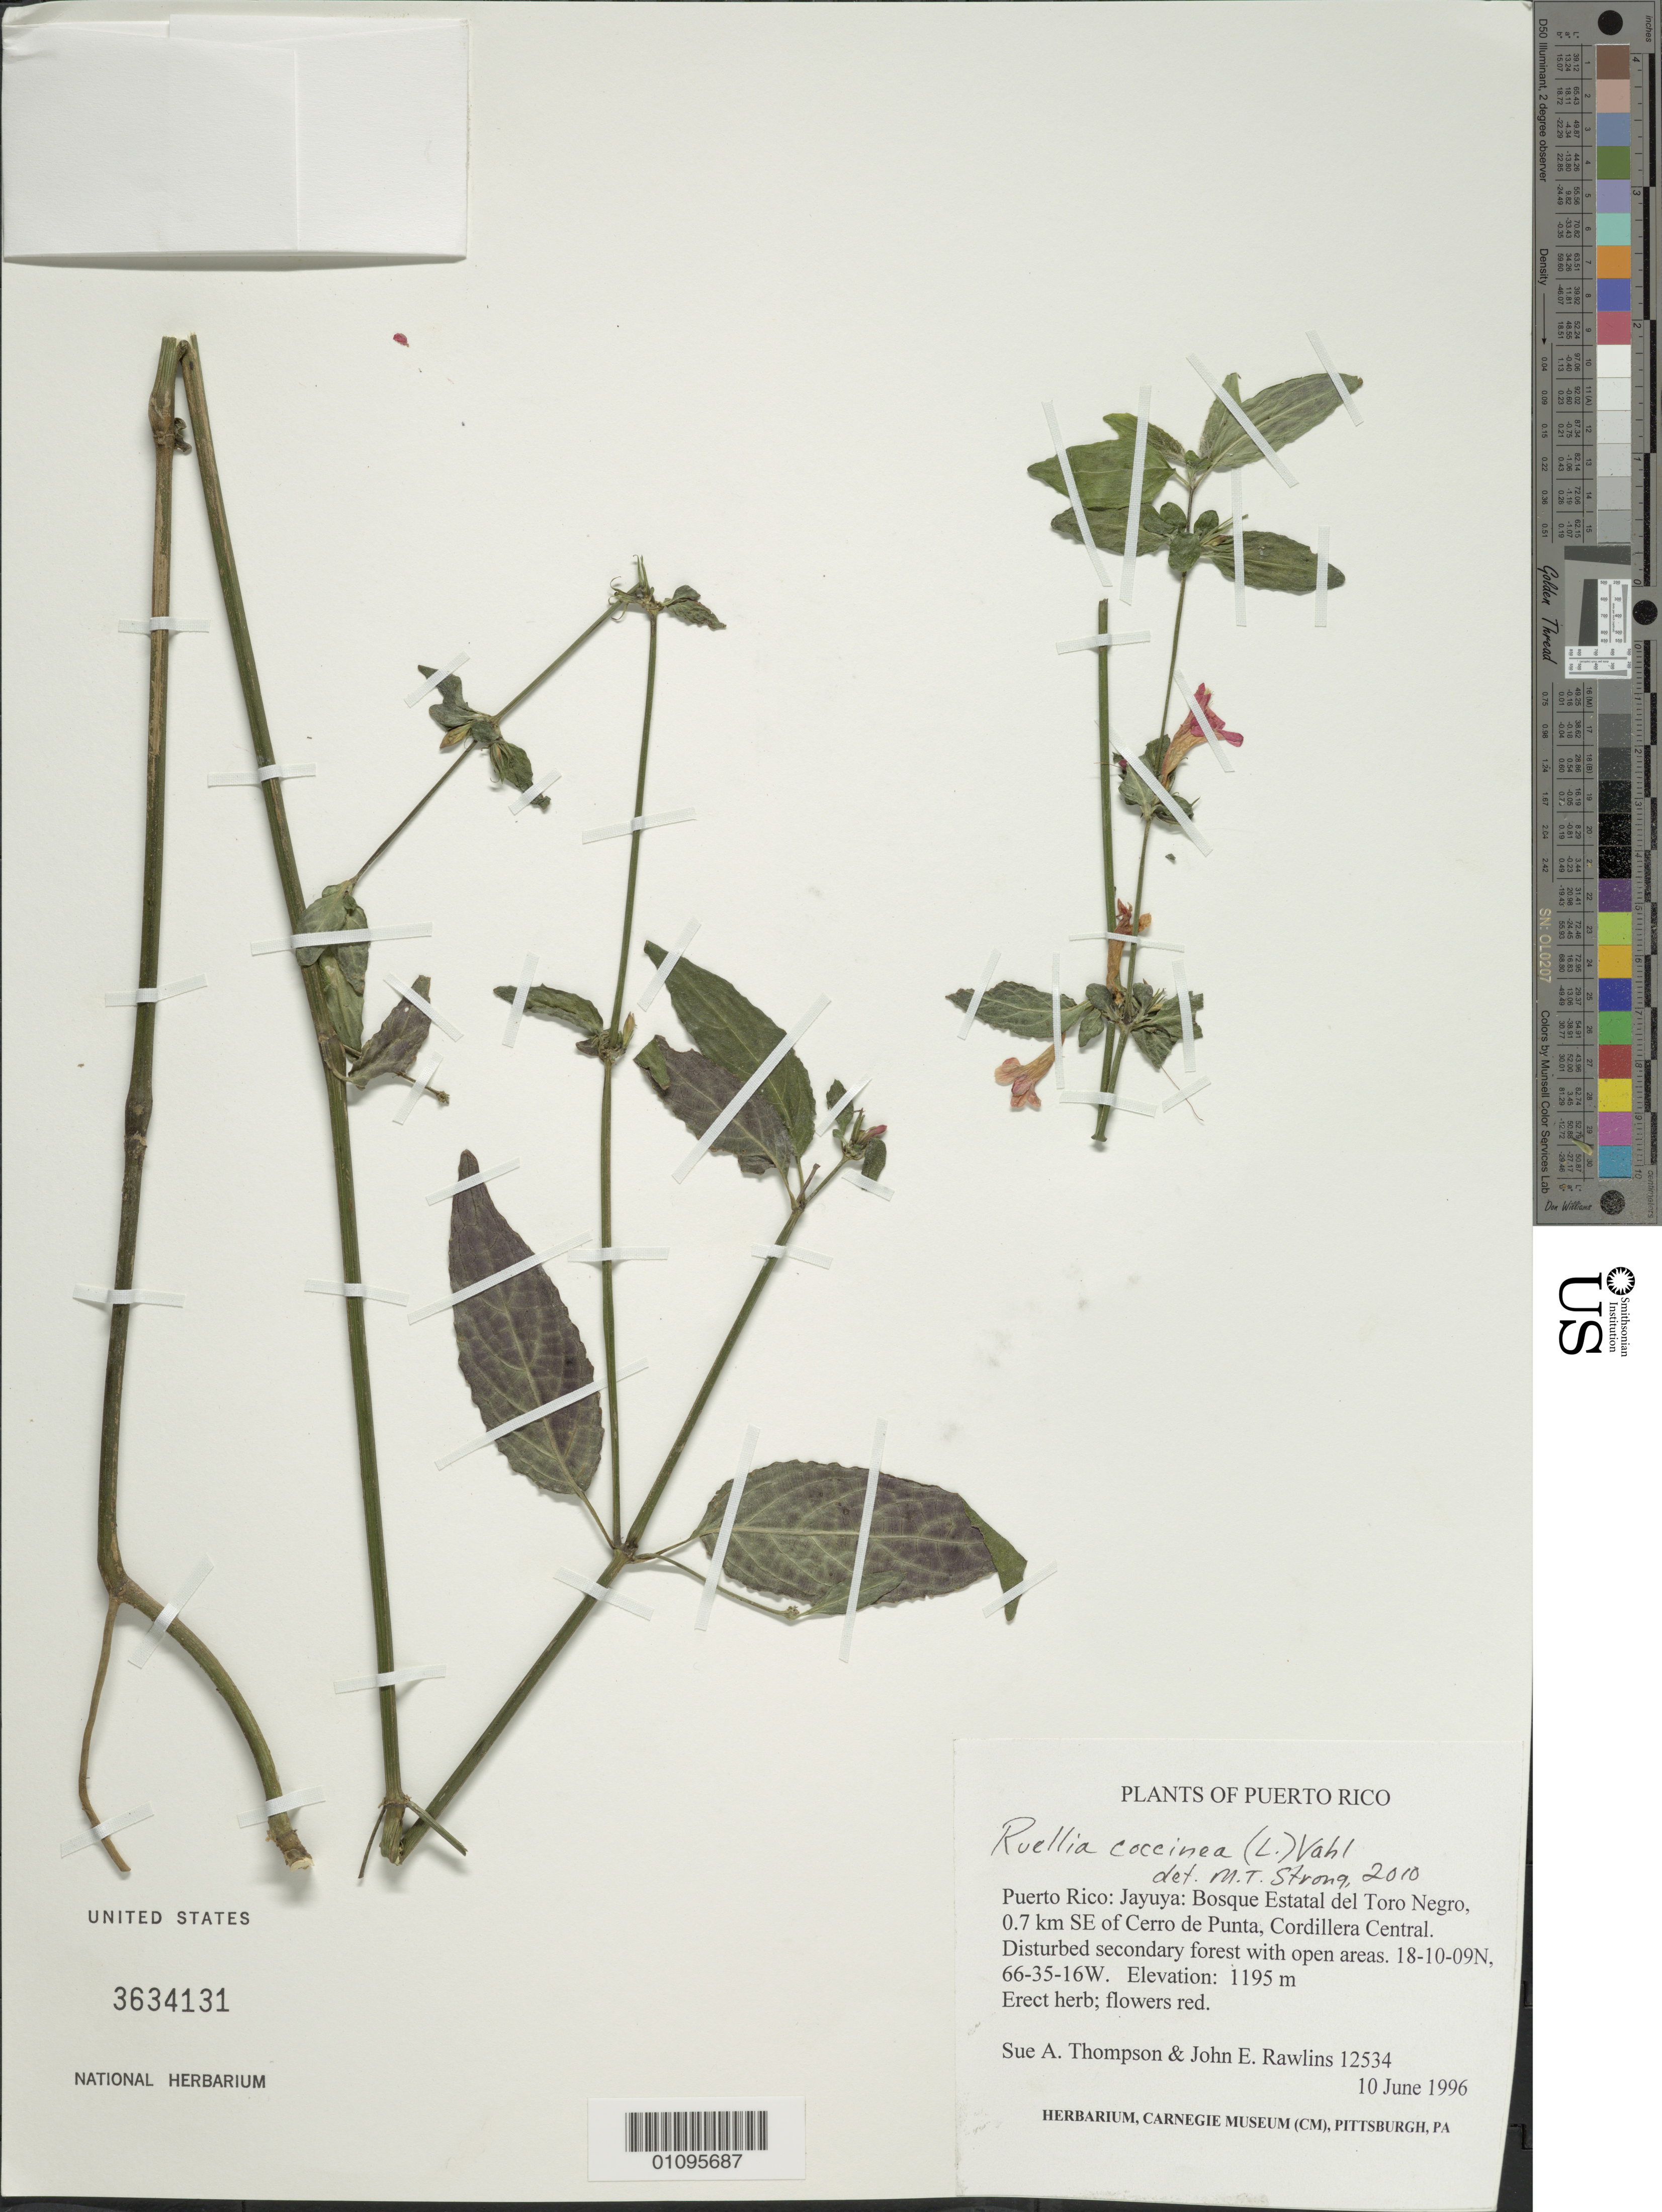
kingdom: Plantae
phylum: Tracheophyta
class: Magnoliopsida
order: Lamiales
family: Acanthaceae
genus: Ruellia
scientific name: Ruellia coccinea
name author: (L.) Vahl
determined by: Strong, M. T., (US), Smithsonian Institution - National Museum of Natural History (UNITED STATES)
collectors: S. A. Thompson & J. Rawlins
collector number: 12534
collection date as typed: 10 Jun 1996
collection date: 1996-06-10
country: Puerto Rico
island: Puerto Rico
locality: Jayuya, Bosque Estatal del Toro Negro, 0.7 km SE of Cerro de Punta, Cordillera Central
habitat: Disturbed secondary forest with open areas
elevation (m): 1195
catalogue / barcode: US 3634131